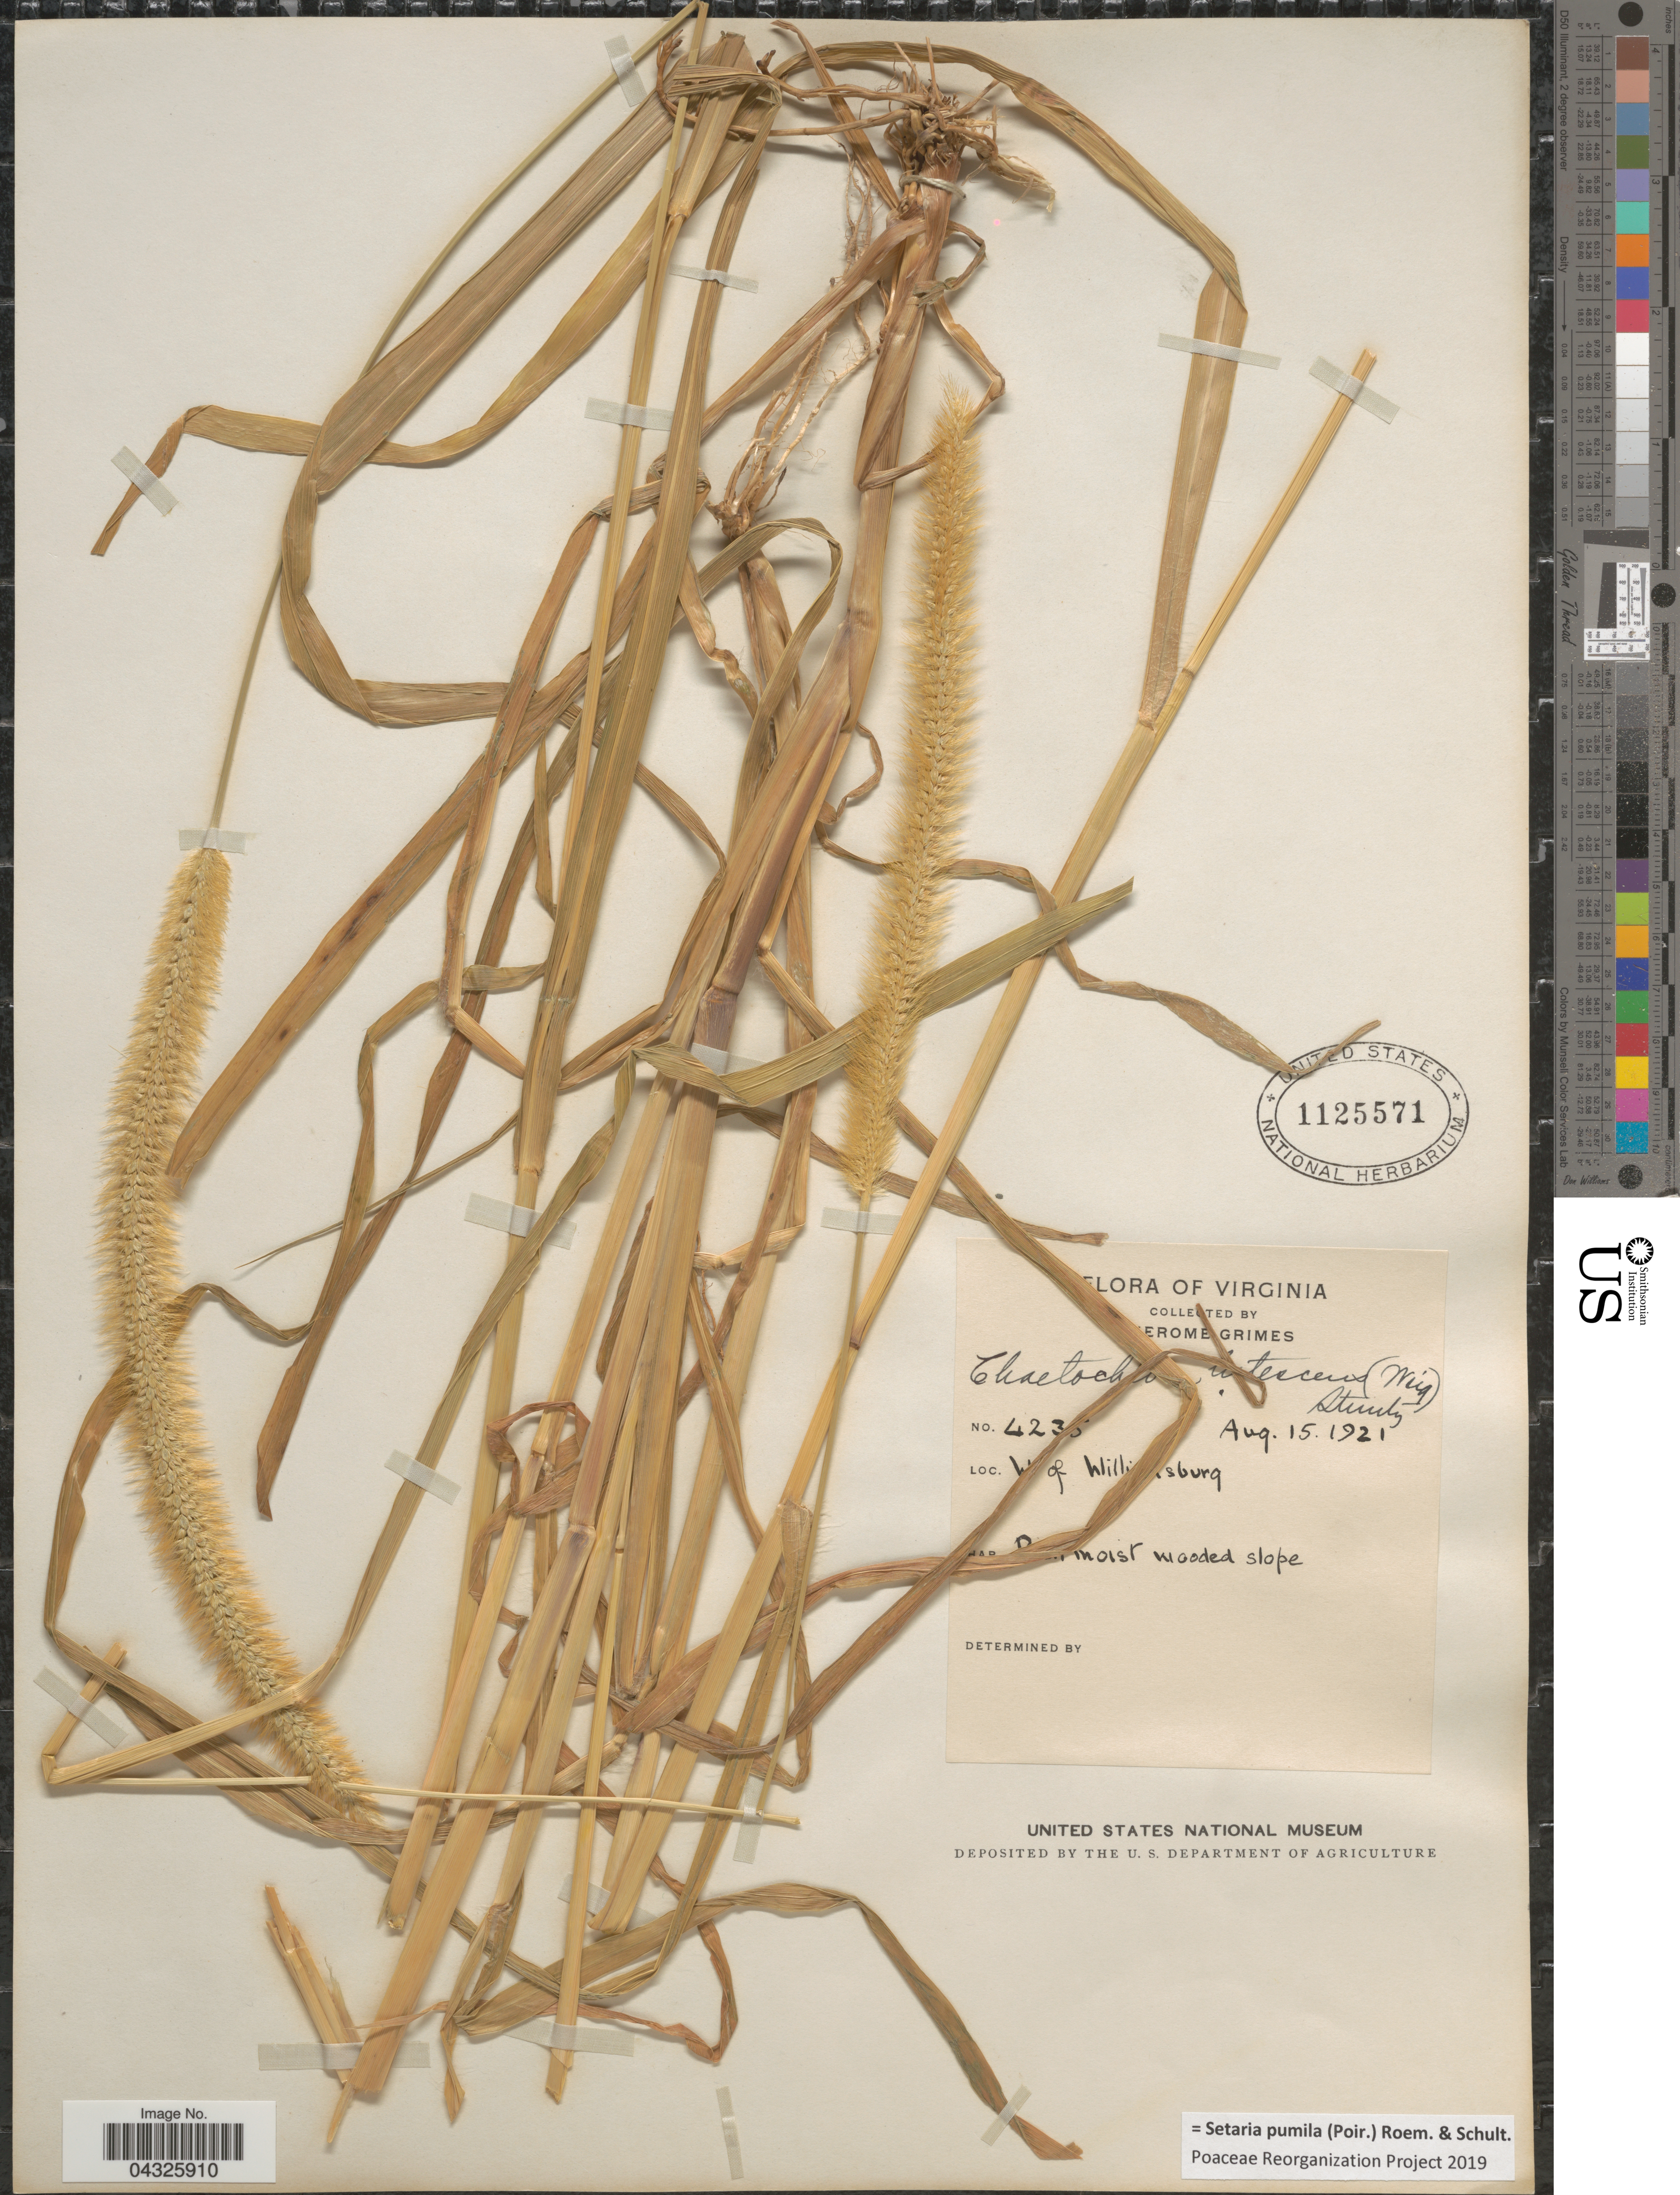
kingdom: Plantae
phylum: Tracheophyta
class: Liliopsida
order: Poales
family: Poaceae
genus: Setaria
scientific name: Setaria pumila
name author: (Poir.) Roem. & Schult.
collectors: E. J. Grimes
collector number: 4235*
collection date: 1921-08-15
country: United States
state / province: Virginia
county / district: City of Williamsburg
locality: W of Williamsburg.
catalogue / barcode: US 1125571